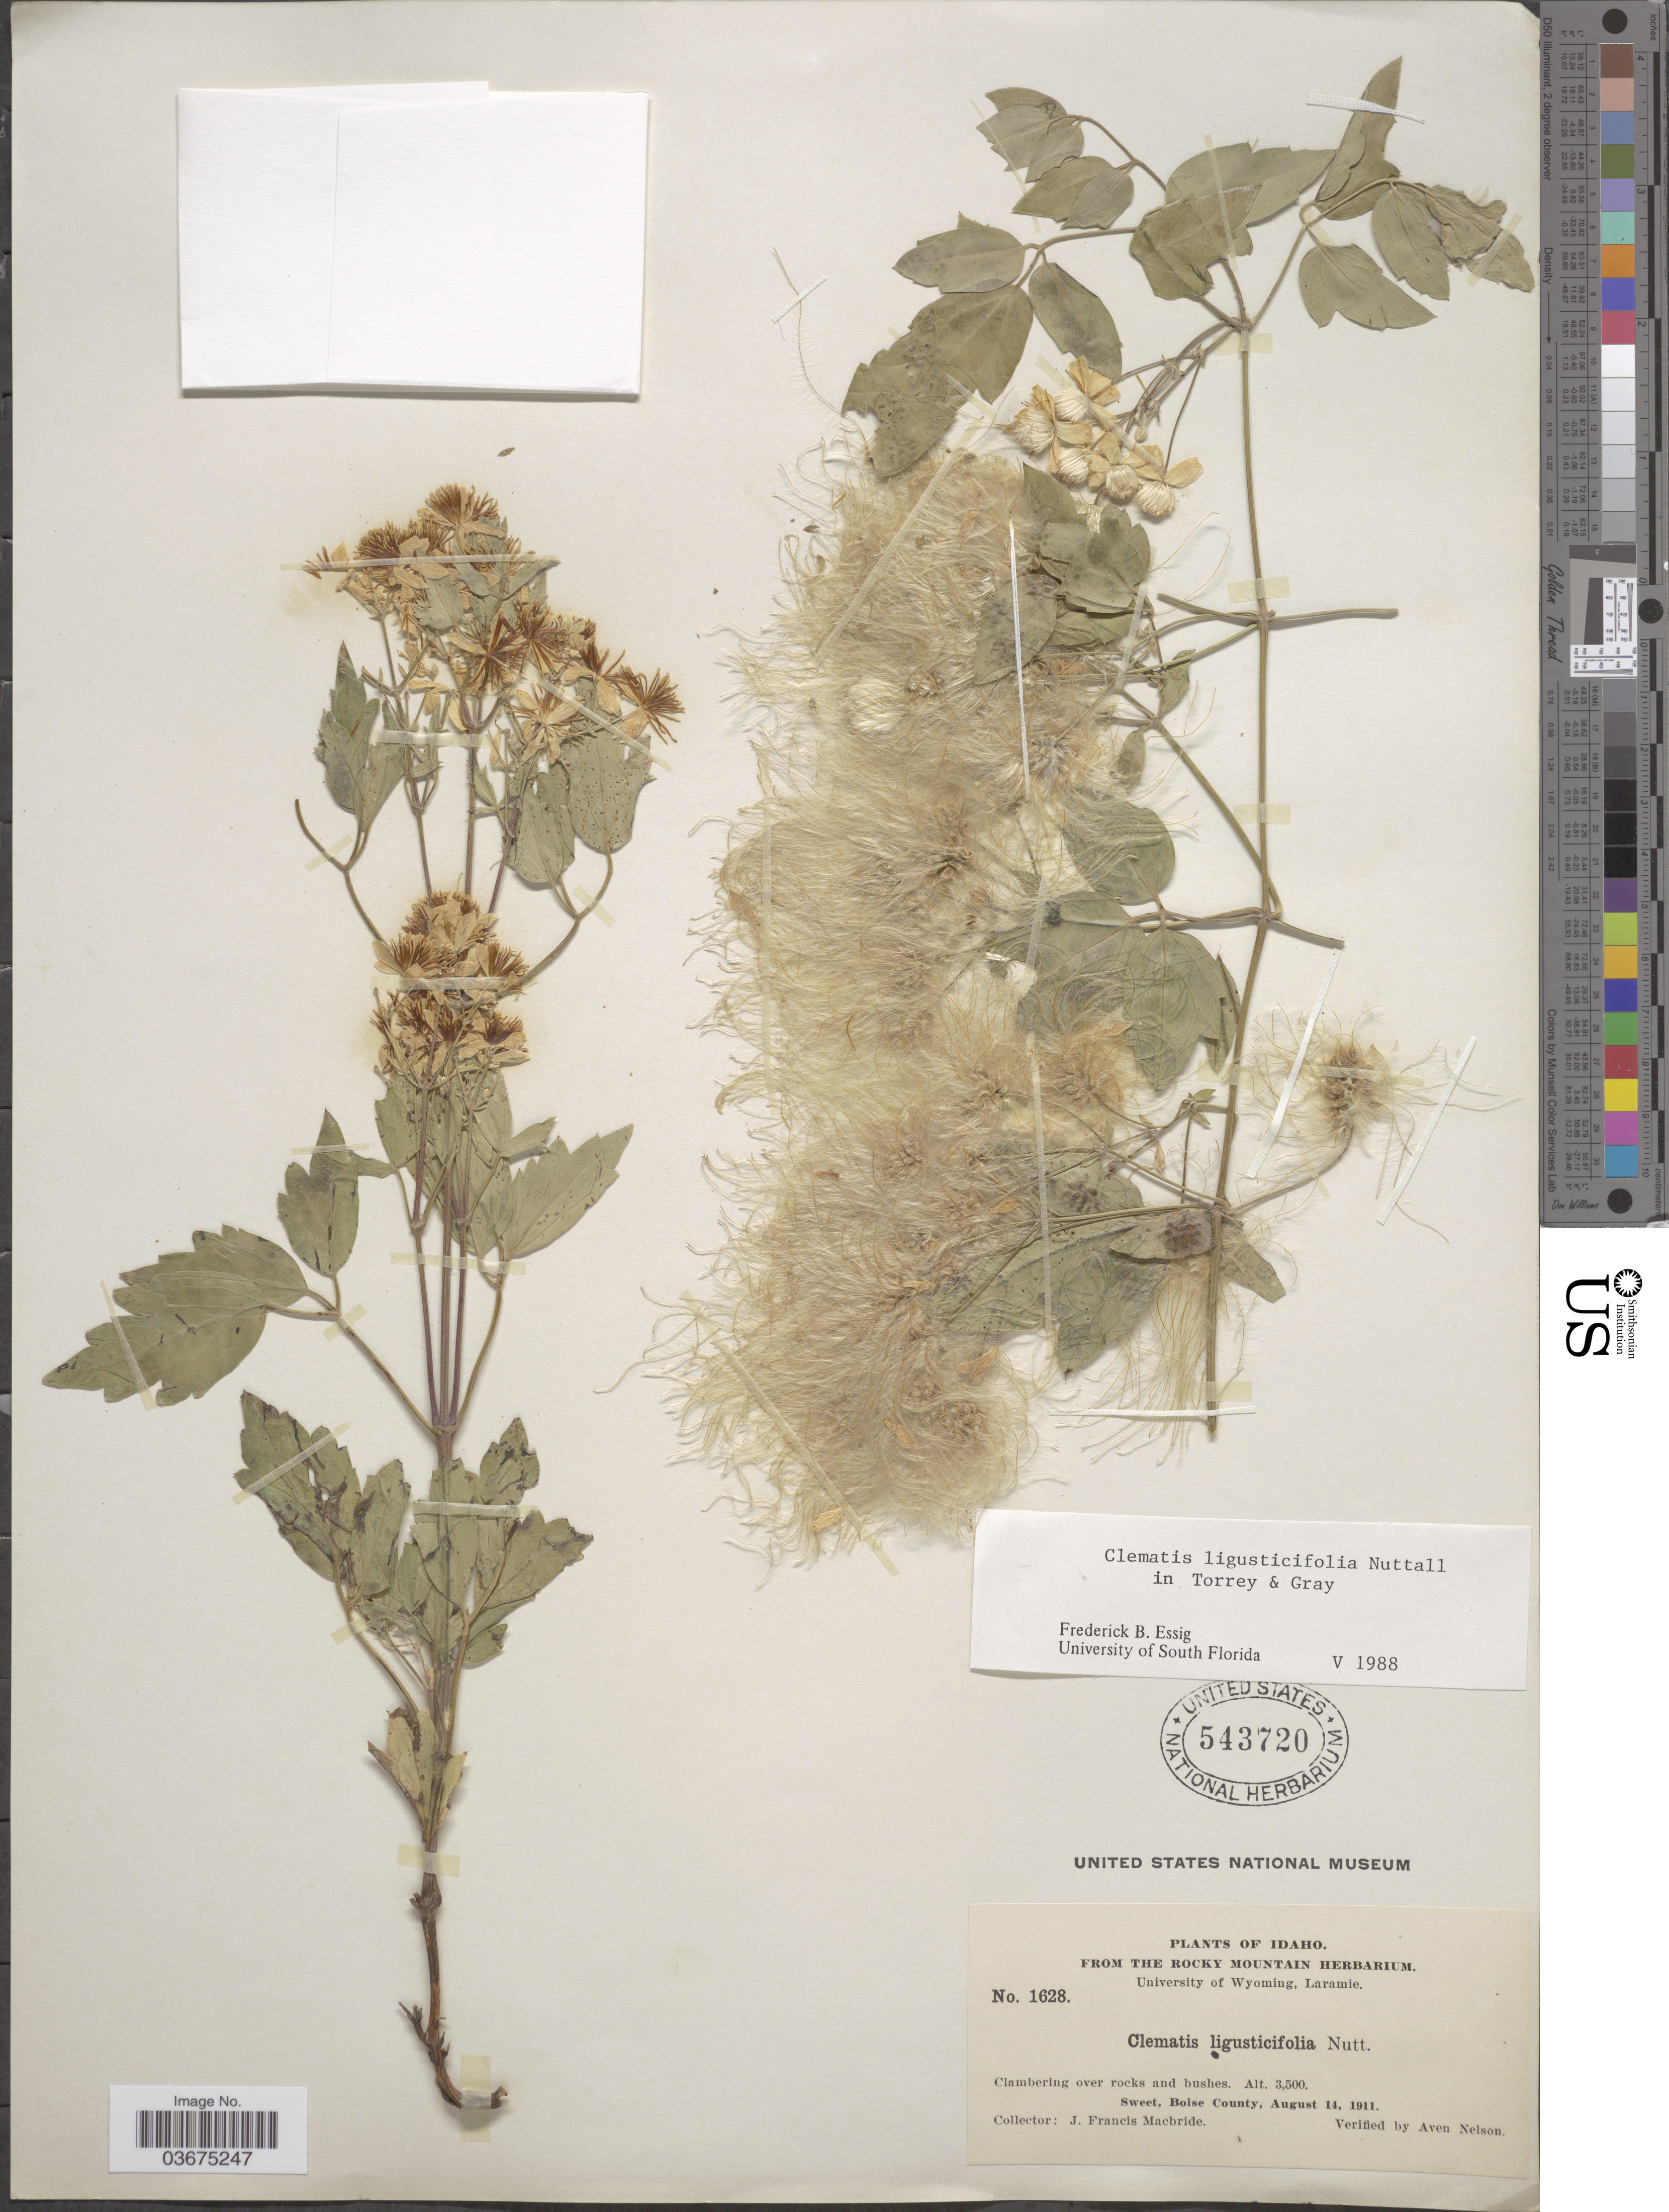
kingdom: Plantae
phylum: Tracheophyta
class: Magnoliopsida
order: Ranunculales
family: Ranunculaceae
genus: Clematis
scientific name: Clematis ligusticifolia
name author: Nutt.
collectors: J. F. Macbride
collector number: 1628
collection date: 1911-08-14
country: United States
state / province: Idaho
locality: Sweet, Boise County.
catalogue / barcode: US 543720